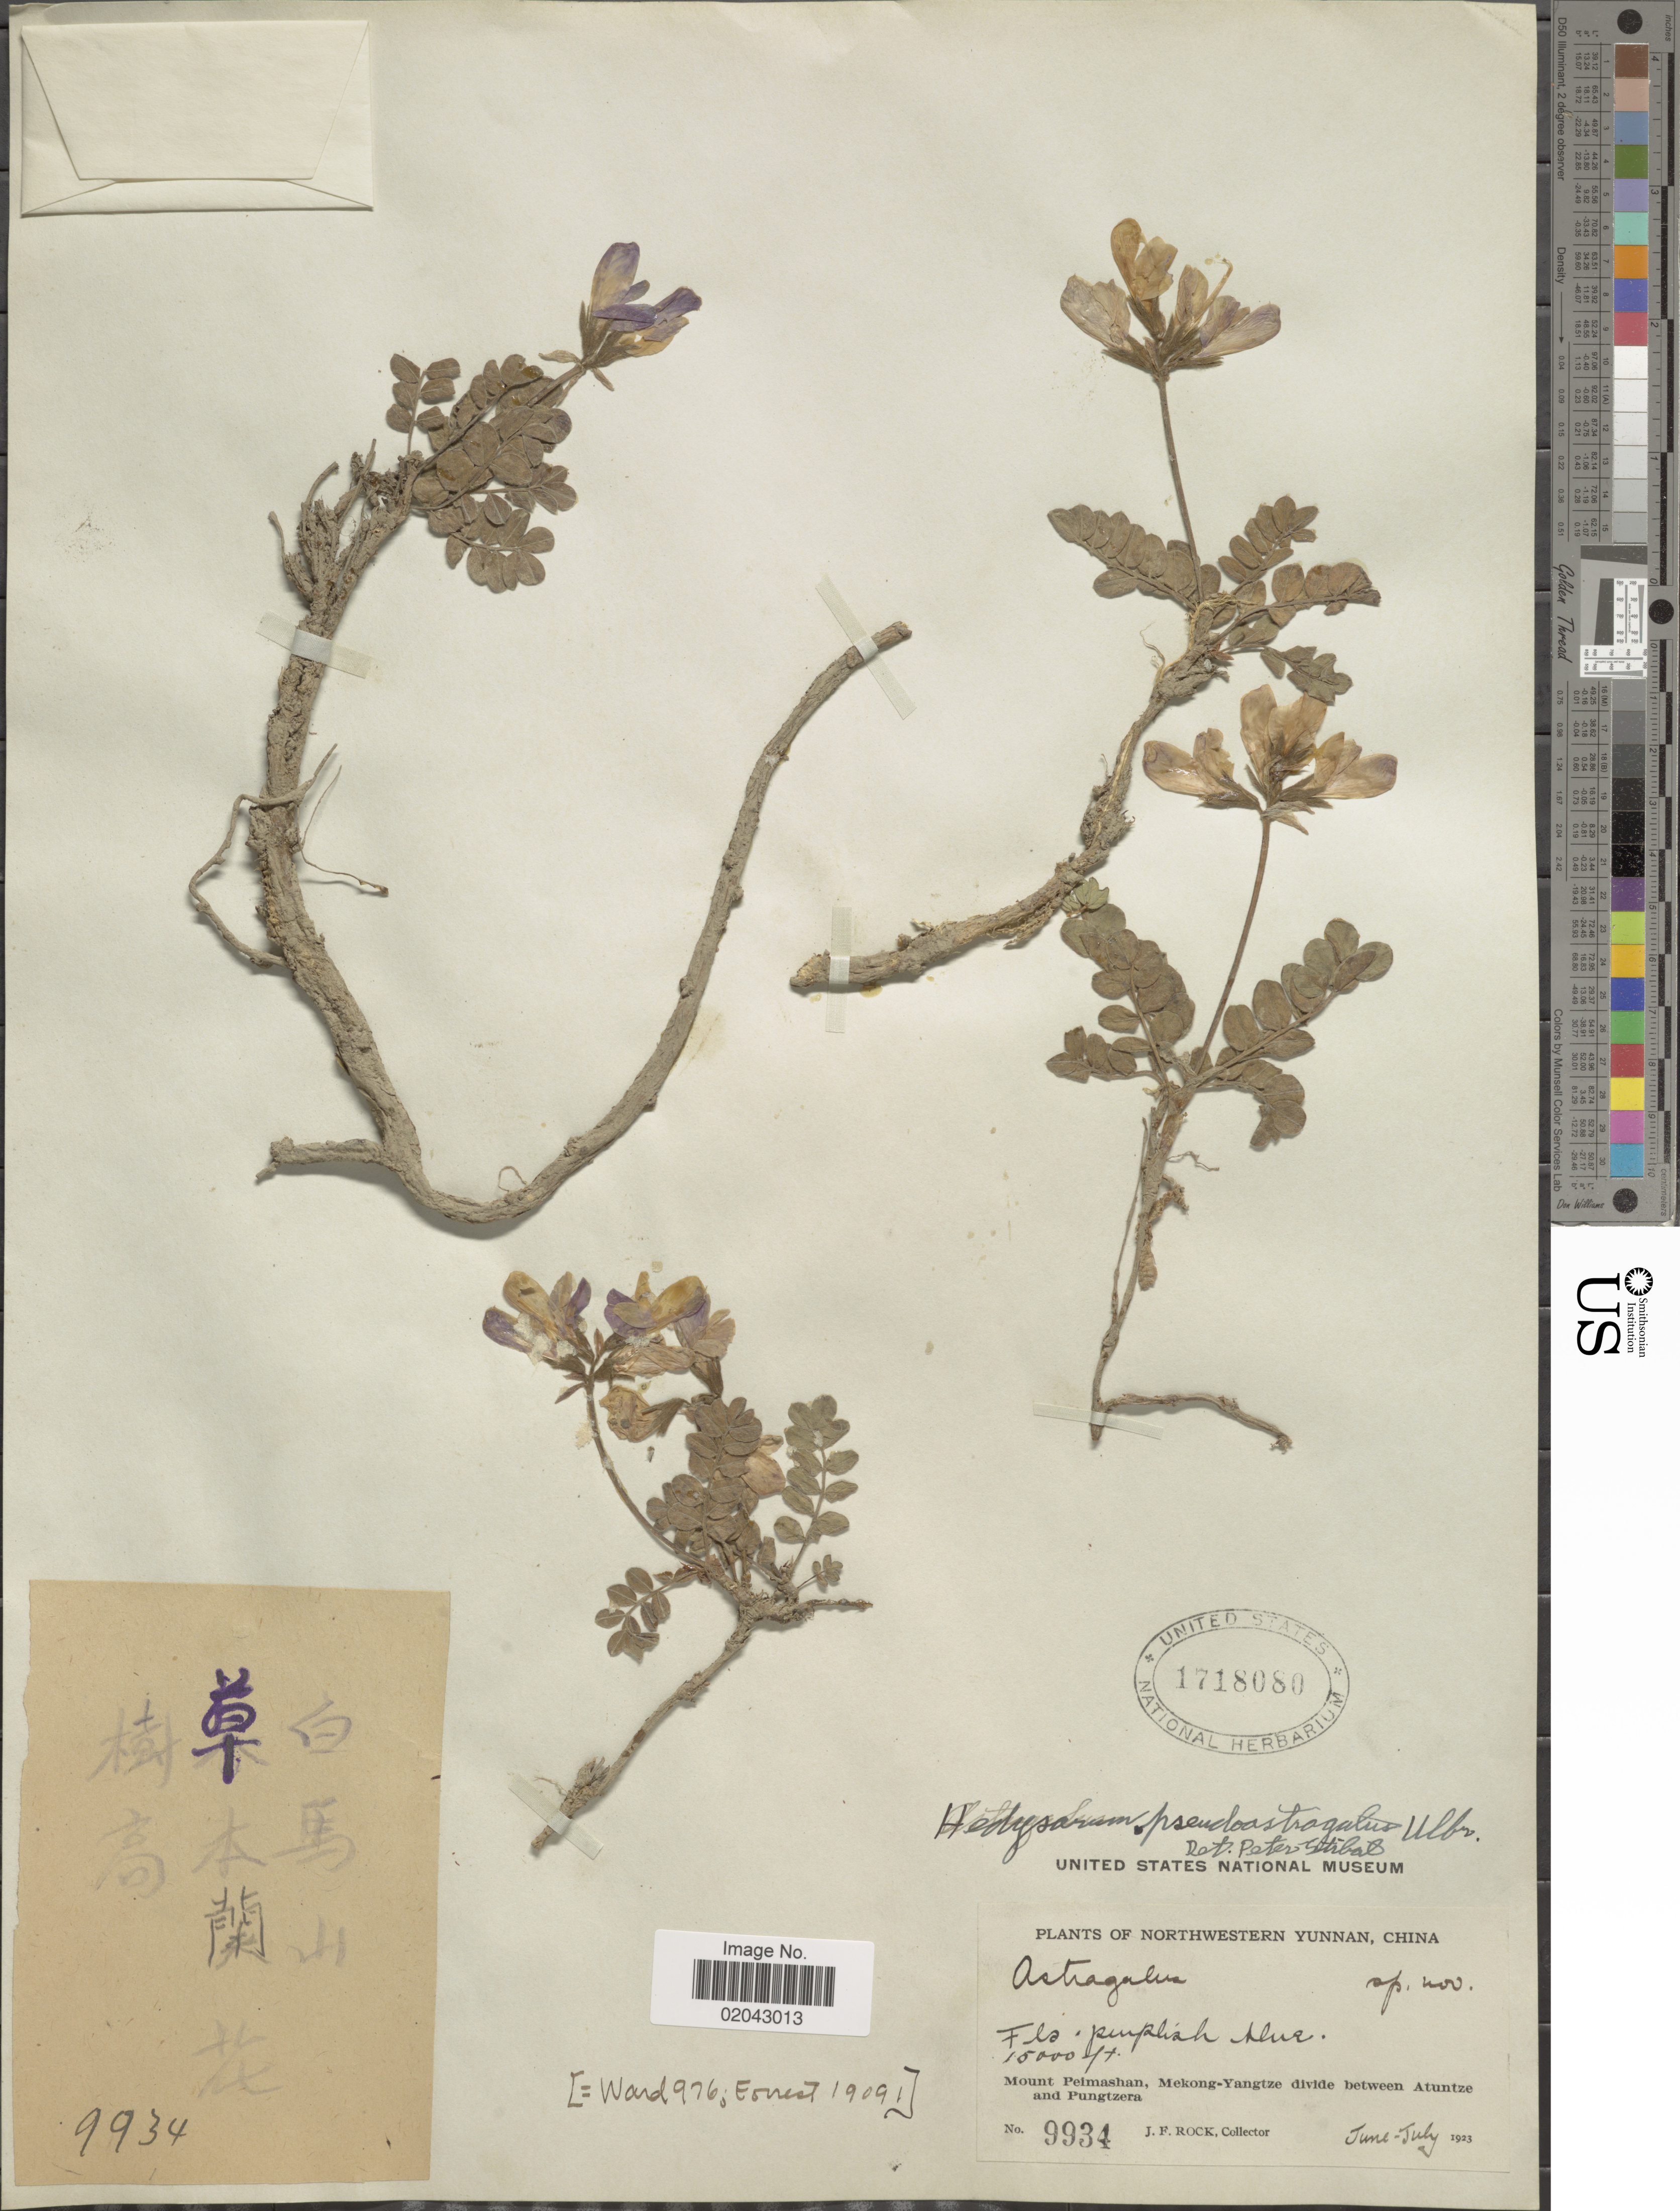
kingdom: Plantae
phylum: Tracheophyta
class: Magnoliopsida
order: Fabales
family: Fabaceae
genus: Hedysarum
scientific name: Hedysarum pseudastragalus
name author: Ulbr.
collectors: J. Rock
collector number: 9934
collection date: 1923-06/1923-07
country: China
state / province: Yunnan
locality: Northwestern Yunnan, Mount Peimashan, Mekong-Yangtze divide between Atunze and Pungtzera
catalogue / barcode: US 1718080